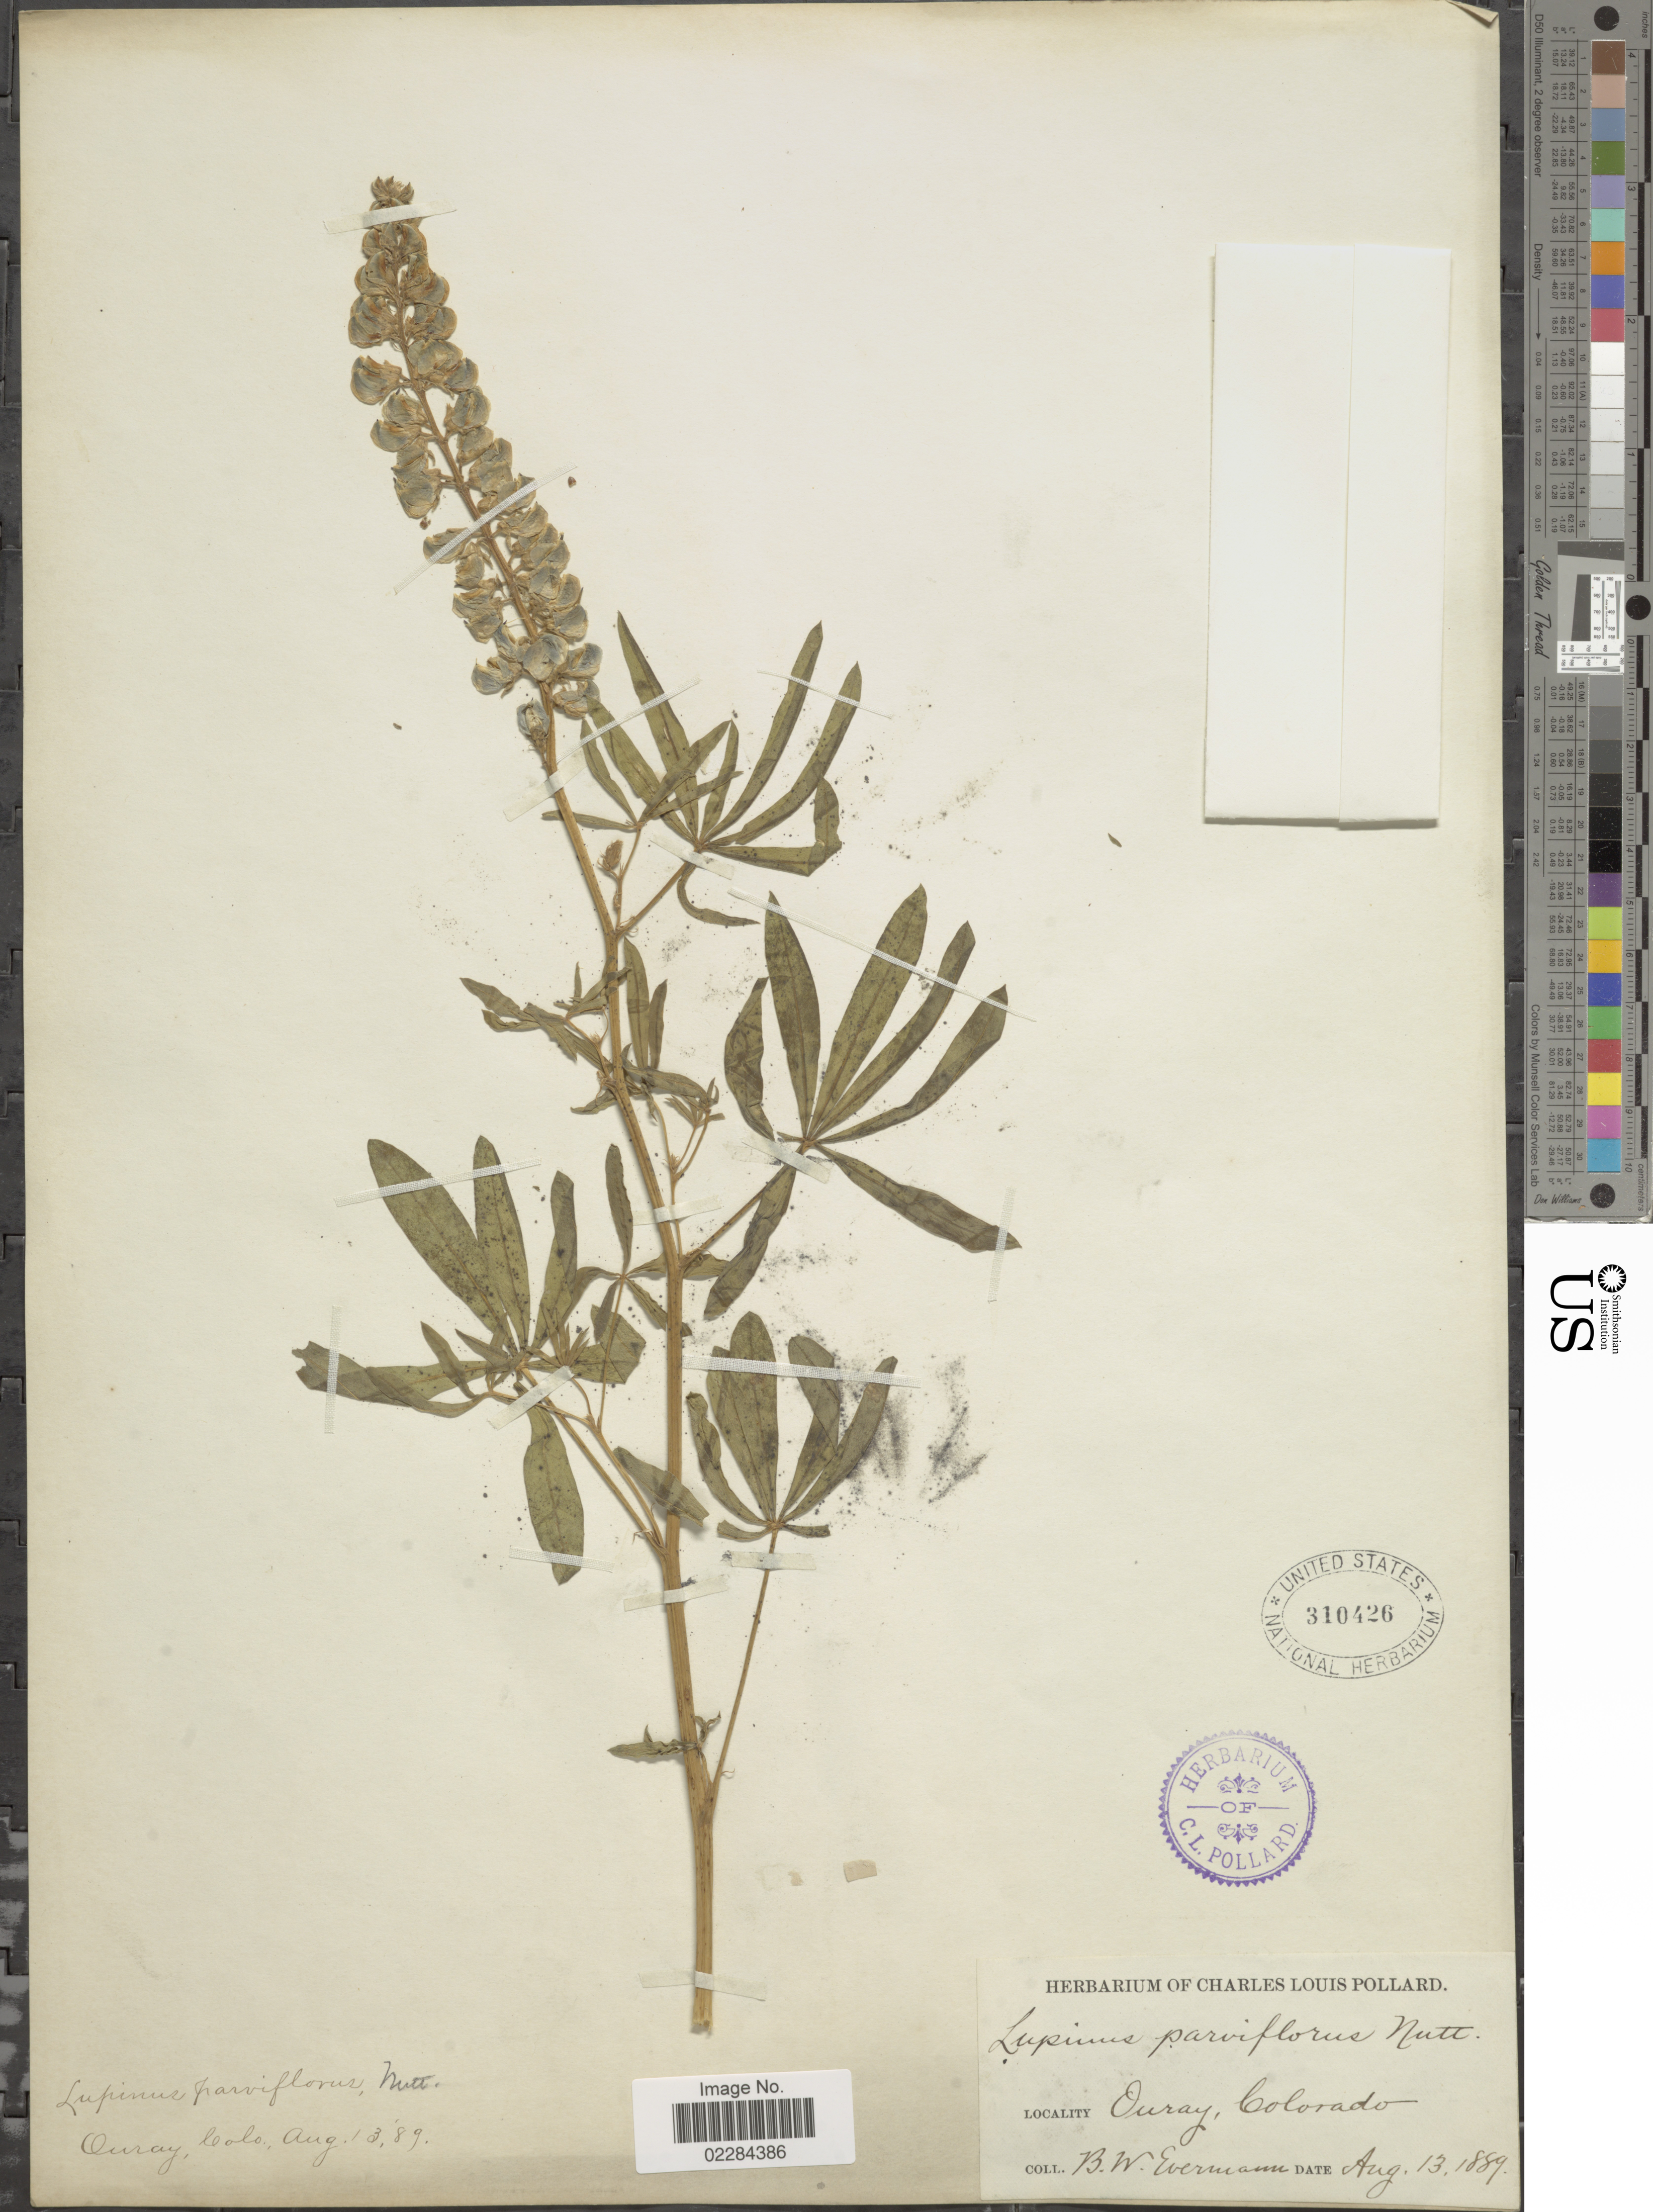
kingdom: Plantae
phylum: Tracheophyta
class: Magnoliopsida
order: Fabales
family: Fabaceae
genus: Lupinus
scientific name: Lupinus argenteus var. parviflorus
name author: (Nutt. ex Hook. & Arn.) C.L. Hitchc.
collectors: B. W. Evermann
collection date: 1889-08-13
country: United States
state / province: Colorado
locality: Ouray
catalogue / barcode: US 310426